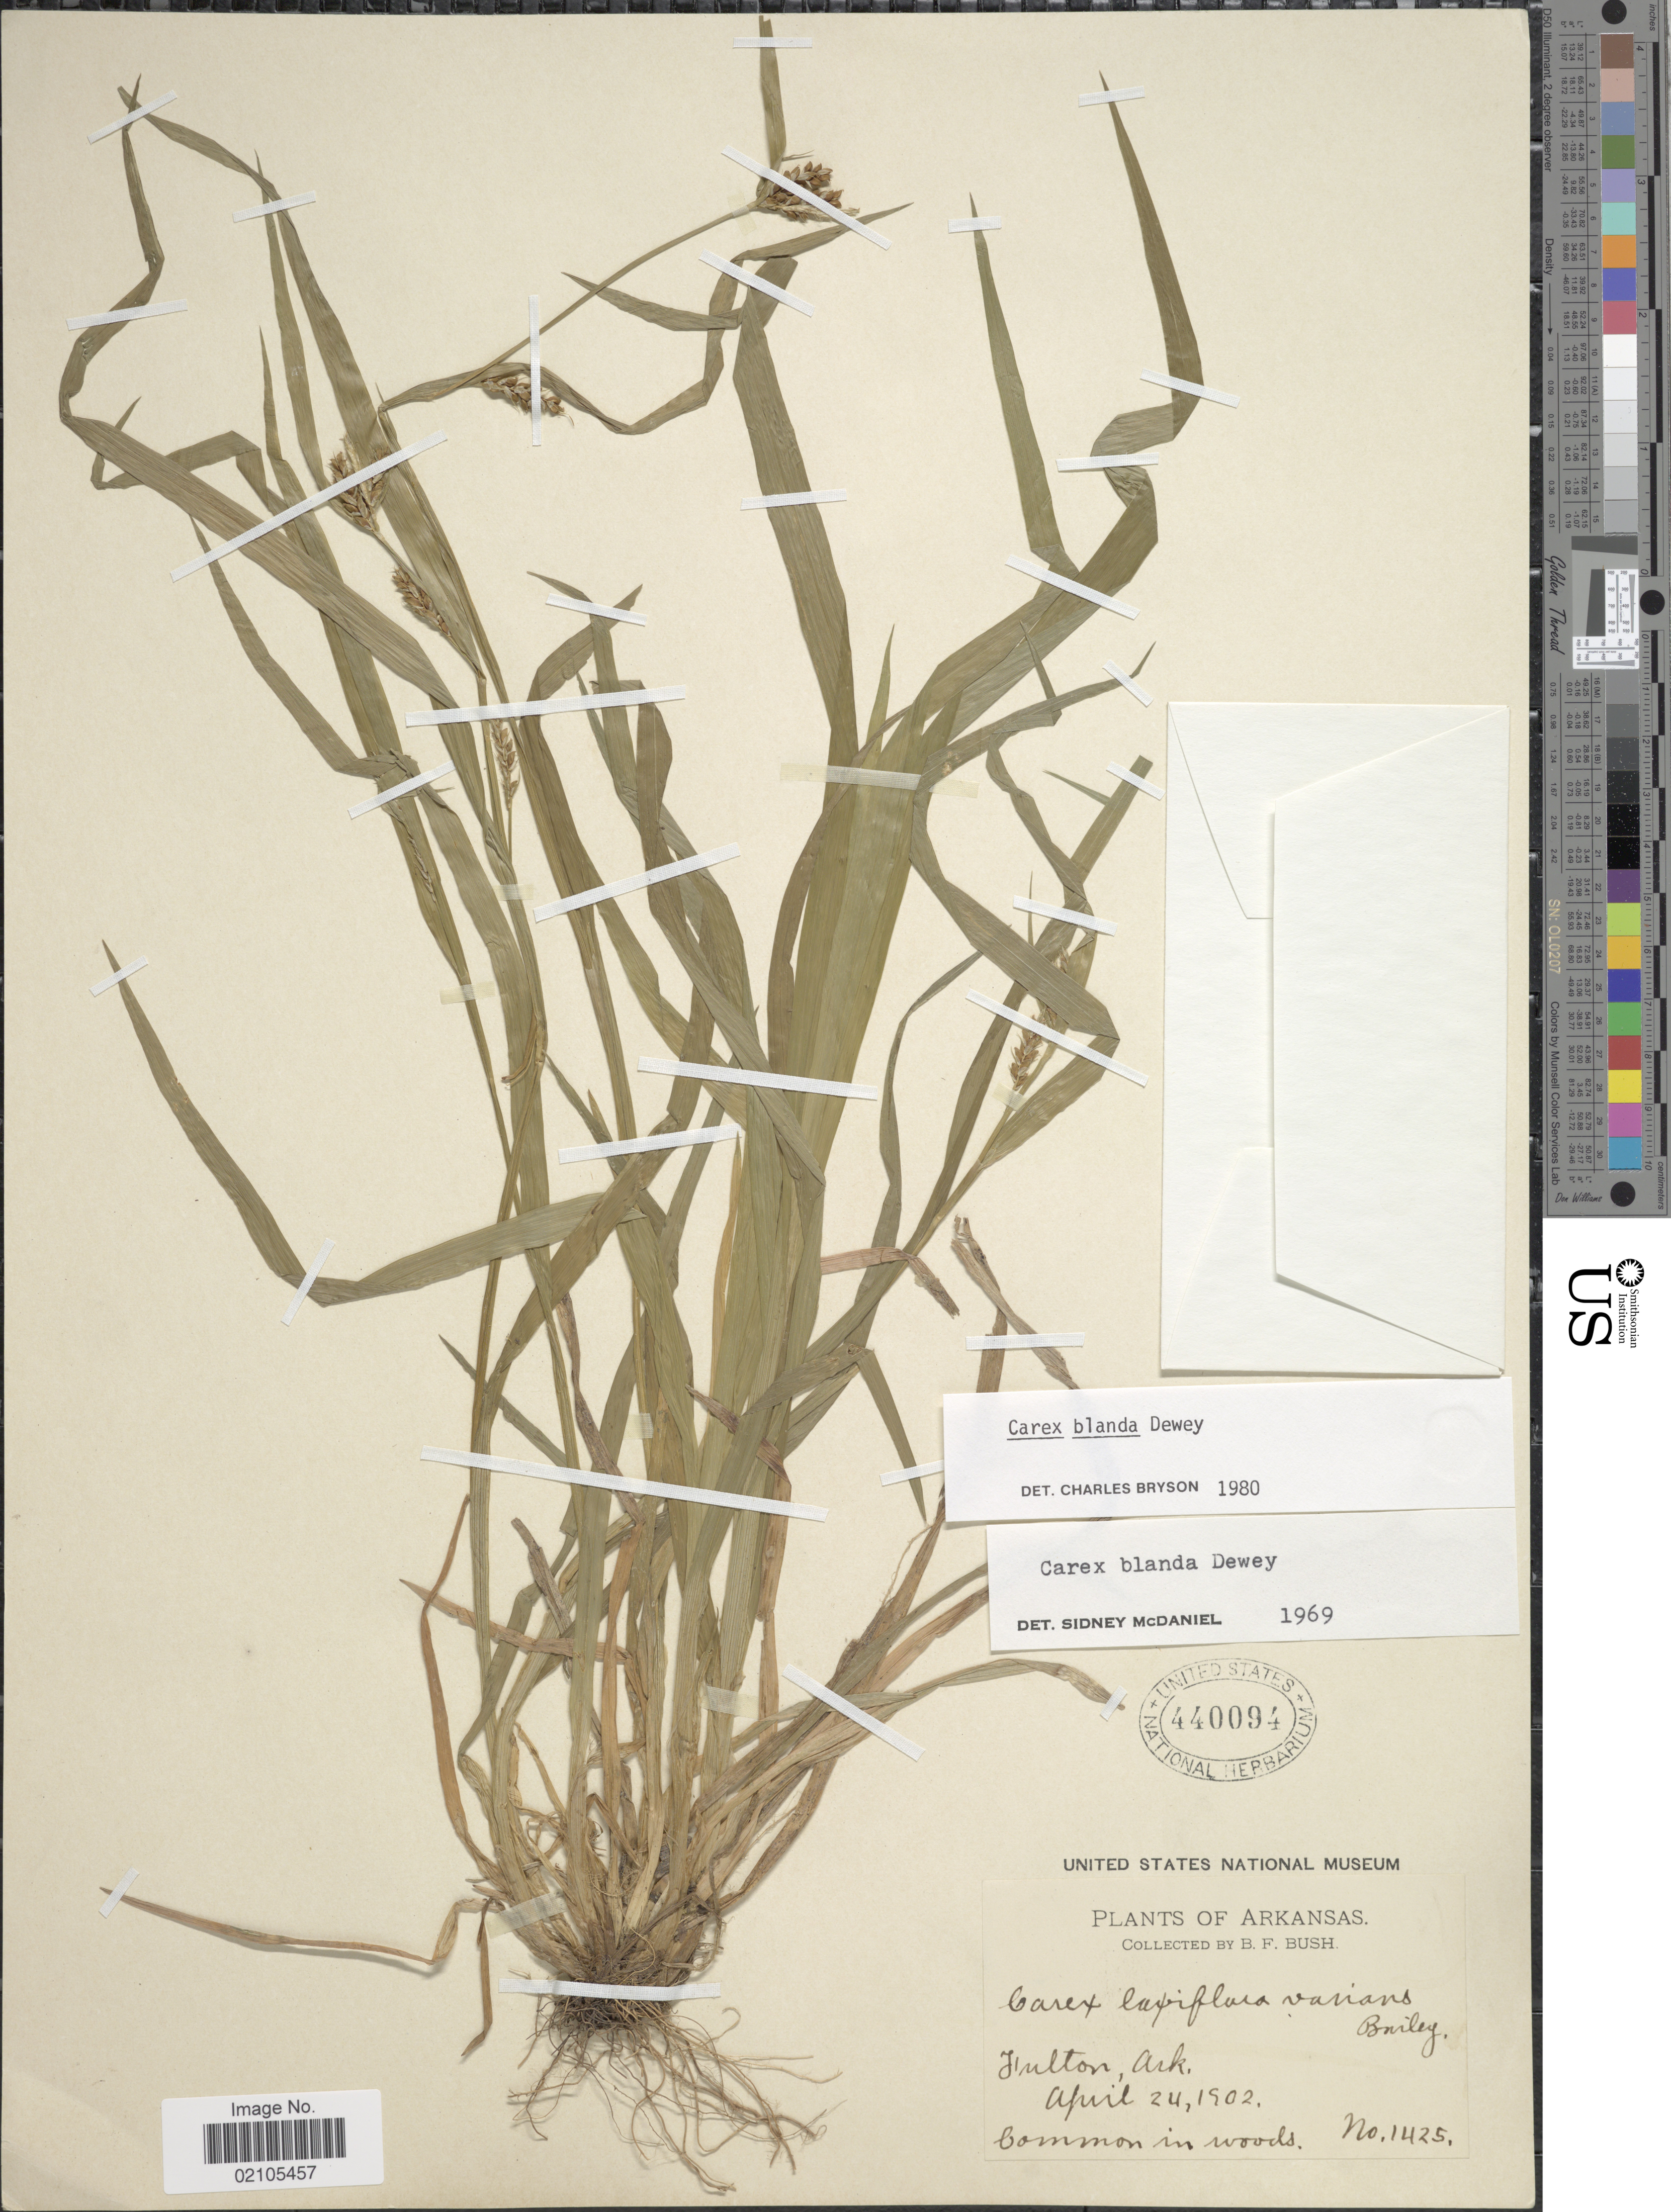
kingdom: Plantae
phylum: Tracheophyta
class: Liliopsida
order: Poales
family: Cyperaceae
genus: Carex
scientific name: Carex blanda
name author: Dewey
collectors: B. F. Bush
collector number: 1425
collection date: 1902-04-24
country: United States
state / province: Arkansas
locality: Fulton, Ark.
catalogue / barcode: US 440094